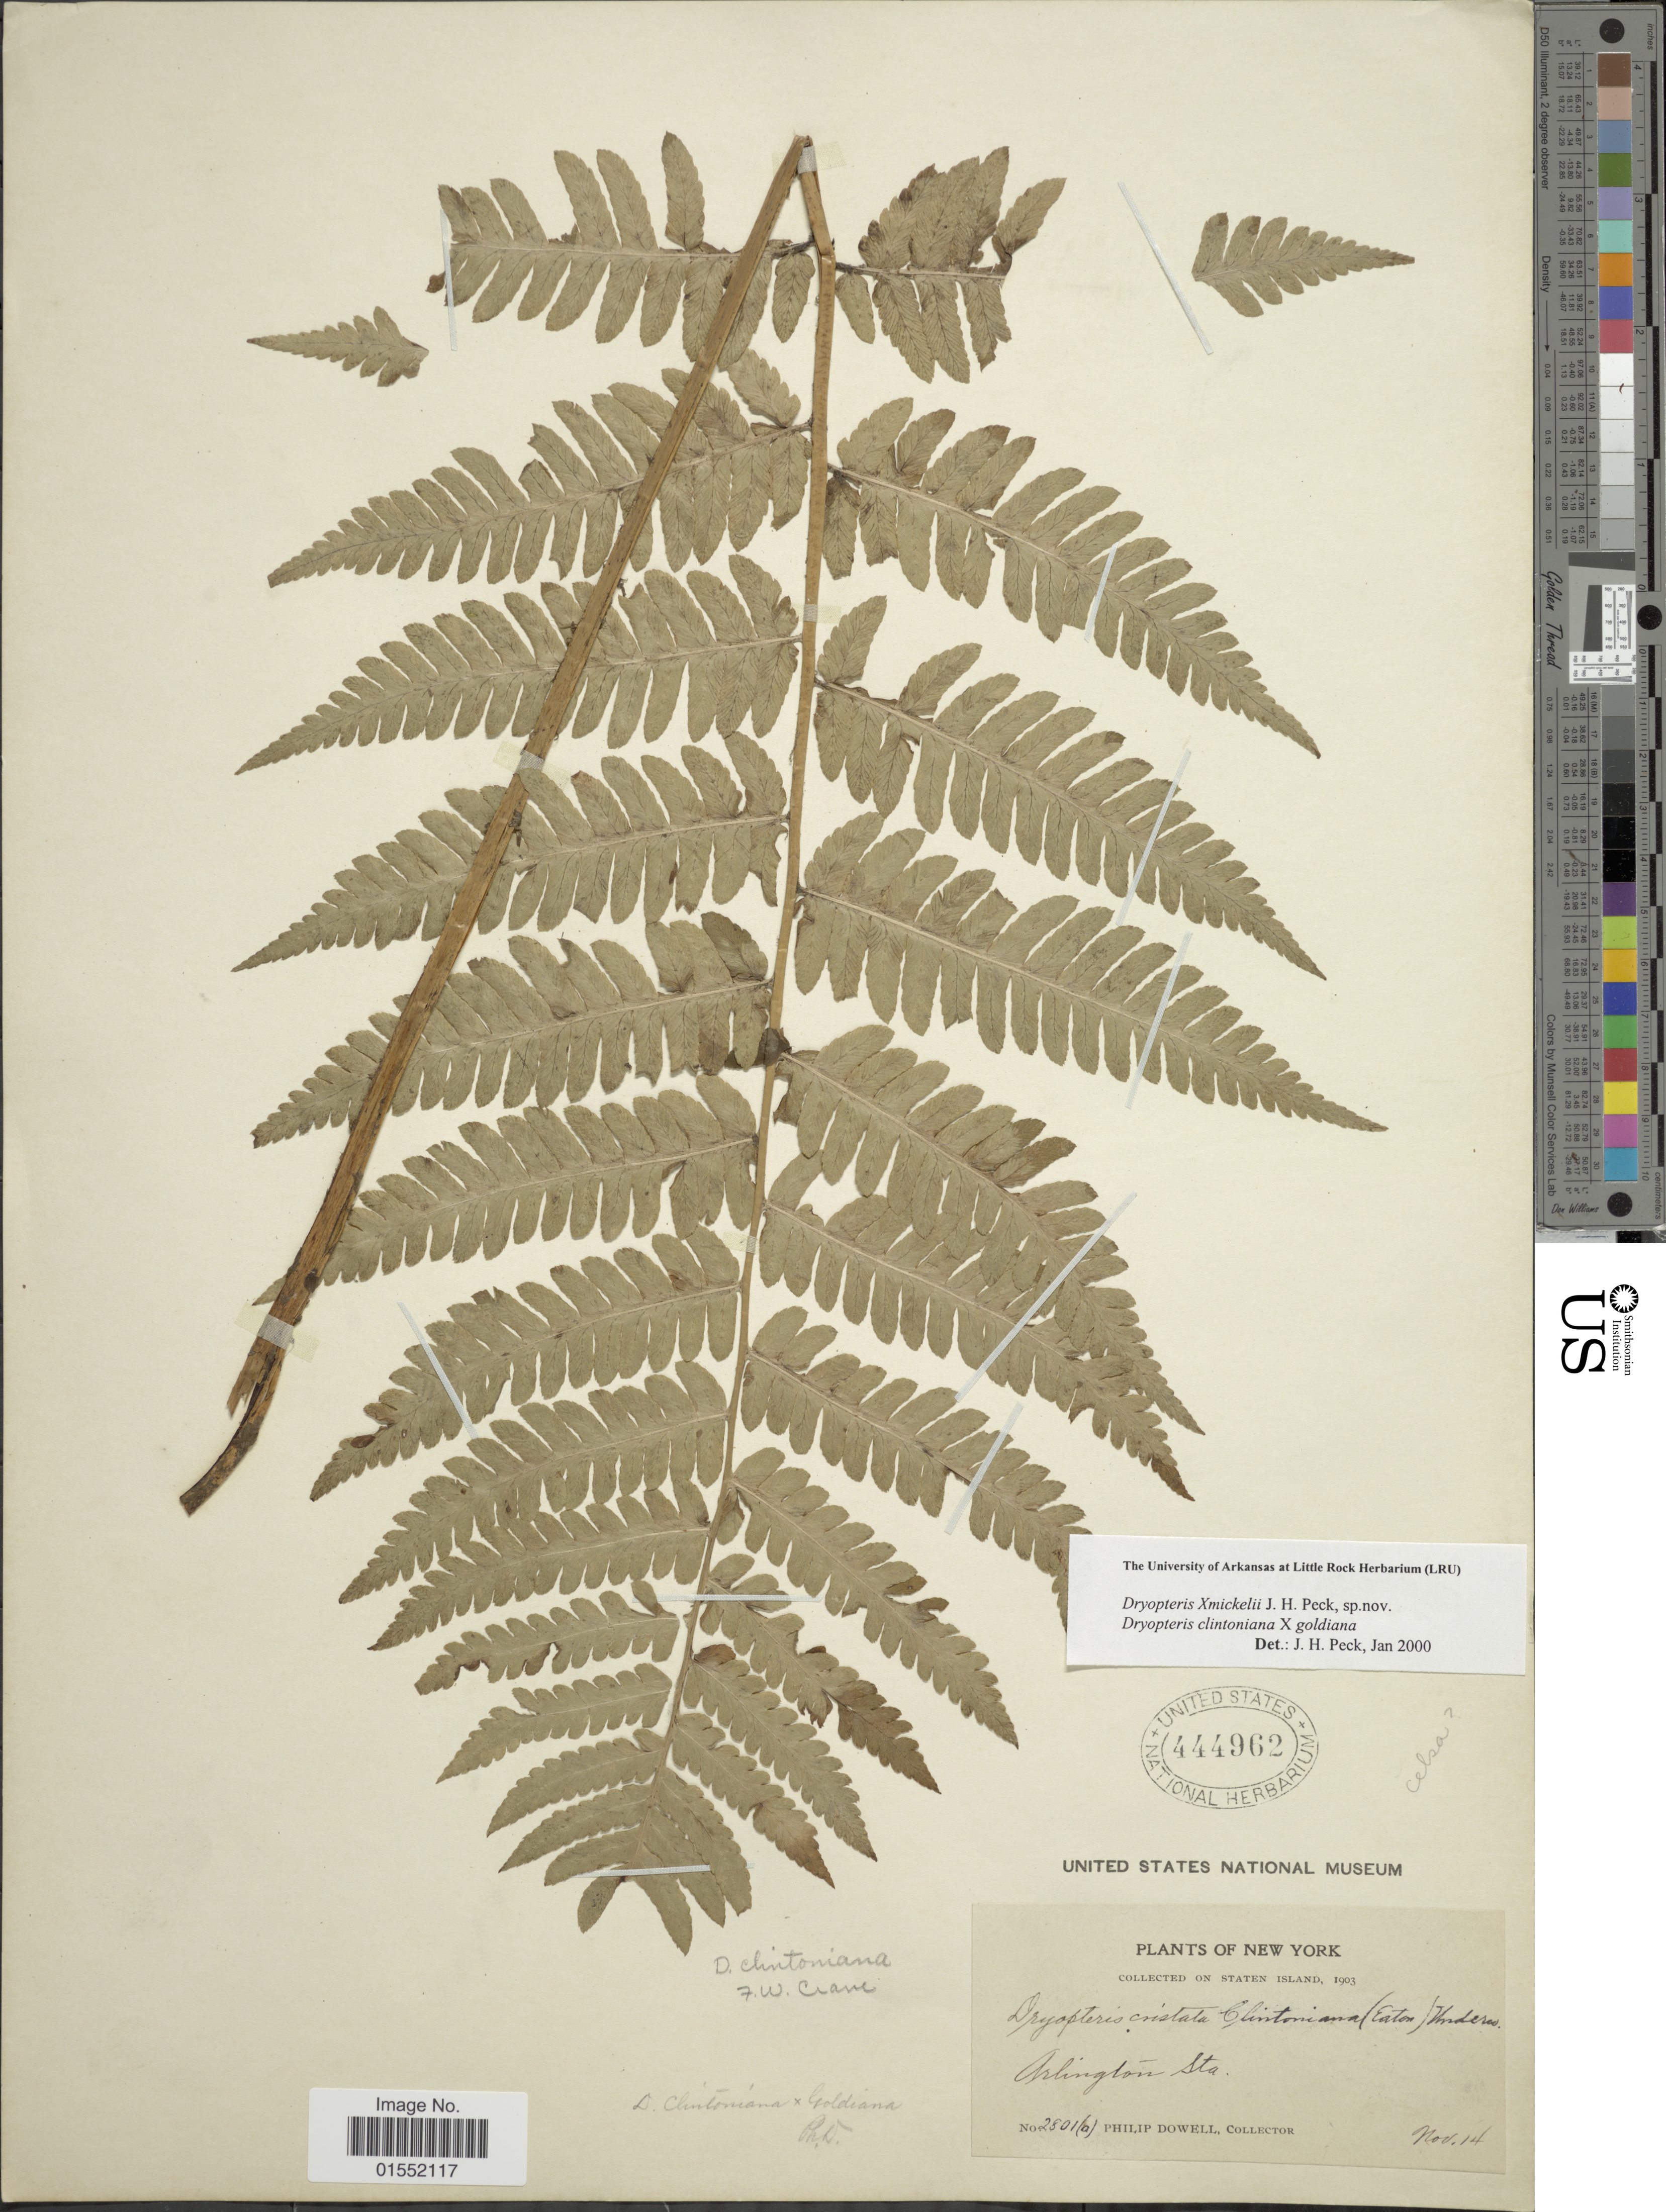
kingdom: Plantae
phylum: Tracheophyta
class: Polypodiopsida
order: Polypodiales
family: Dryopteridaceae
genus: Dryopteris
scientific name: Dryopteris x mickelii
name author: J.H. Peck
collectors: P. Dowell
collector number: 2801(a)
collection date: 1903-11-14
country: United States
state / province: New York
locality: On Staten Island, Arlington Sta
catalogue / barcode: US 444962